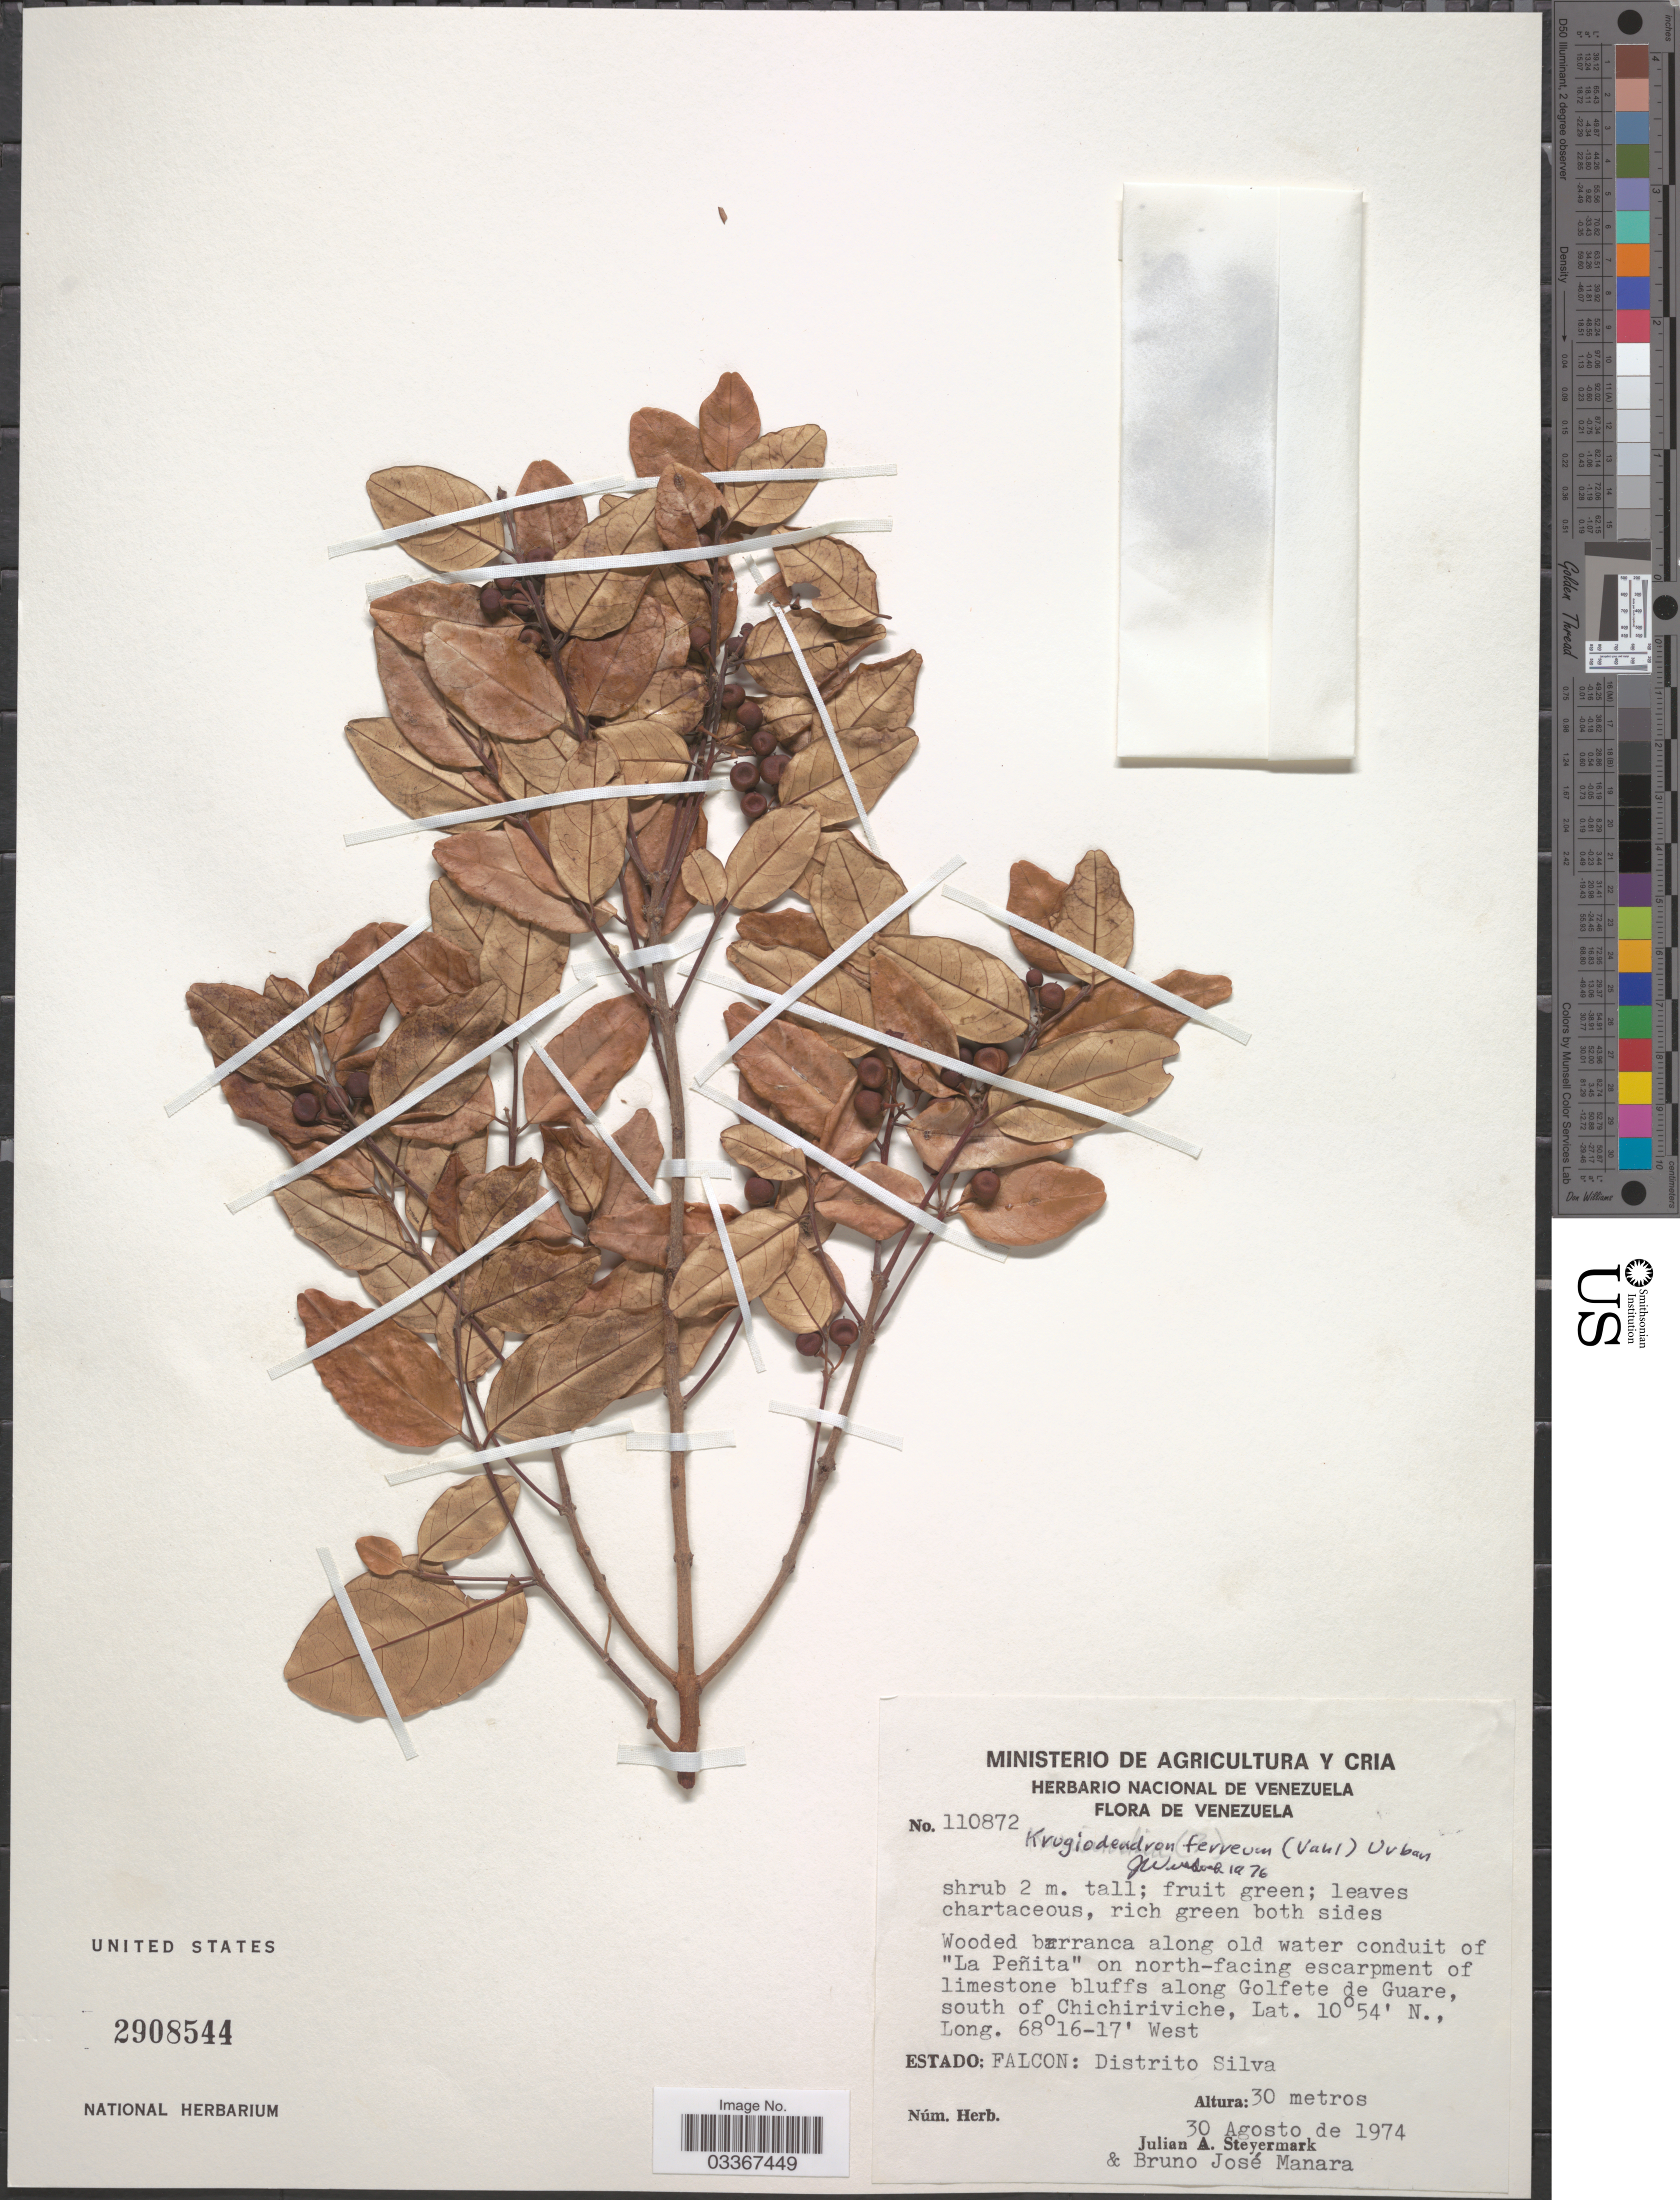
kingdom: Plantae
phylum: Tracheophyta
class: Magnoliopsida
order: Rosales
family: Rhamnaceae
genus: Krugiodendron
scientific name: Krugiodendron ferreum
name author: (Vahl) Urb.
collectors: J. Steyermark & B. Manara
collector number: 110872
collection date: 1974-08-30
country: Venezuela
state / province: Falcón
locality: Wooded barranca along old water conduit of "La Peñita" on north-facing escarpment of limestone bluffs along Golfete de Guare, south of Chichiriviche. Distrito Silva.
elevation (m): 30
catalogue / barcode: US 2908544